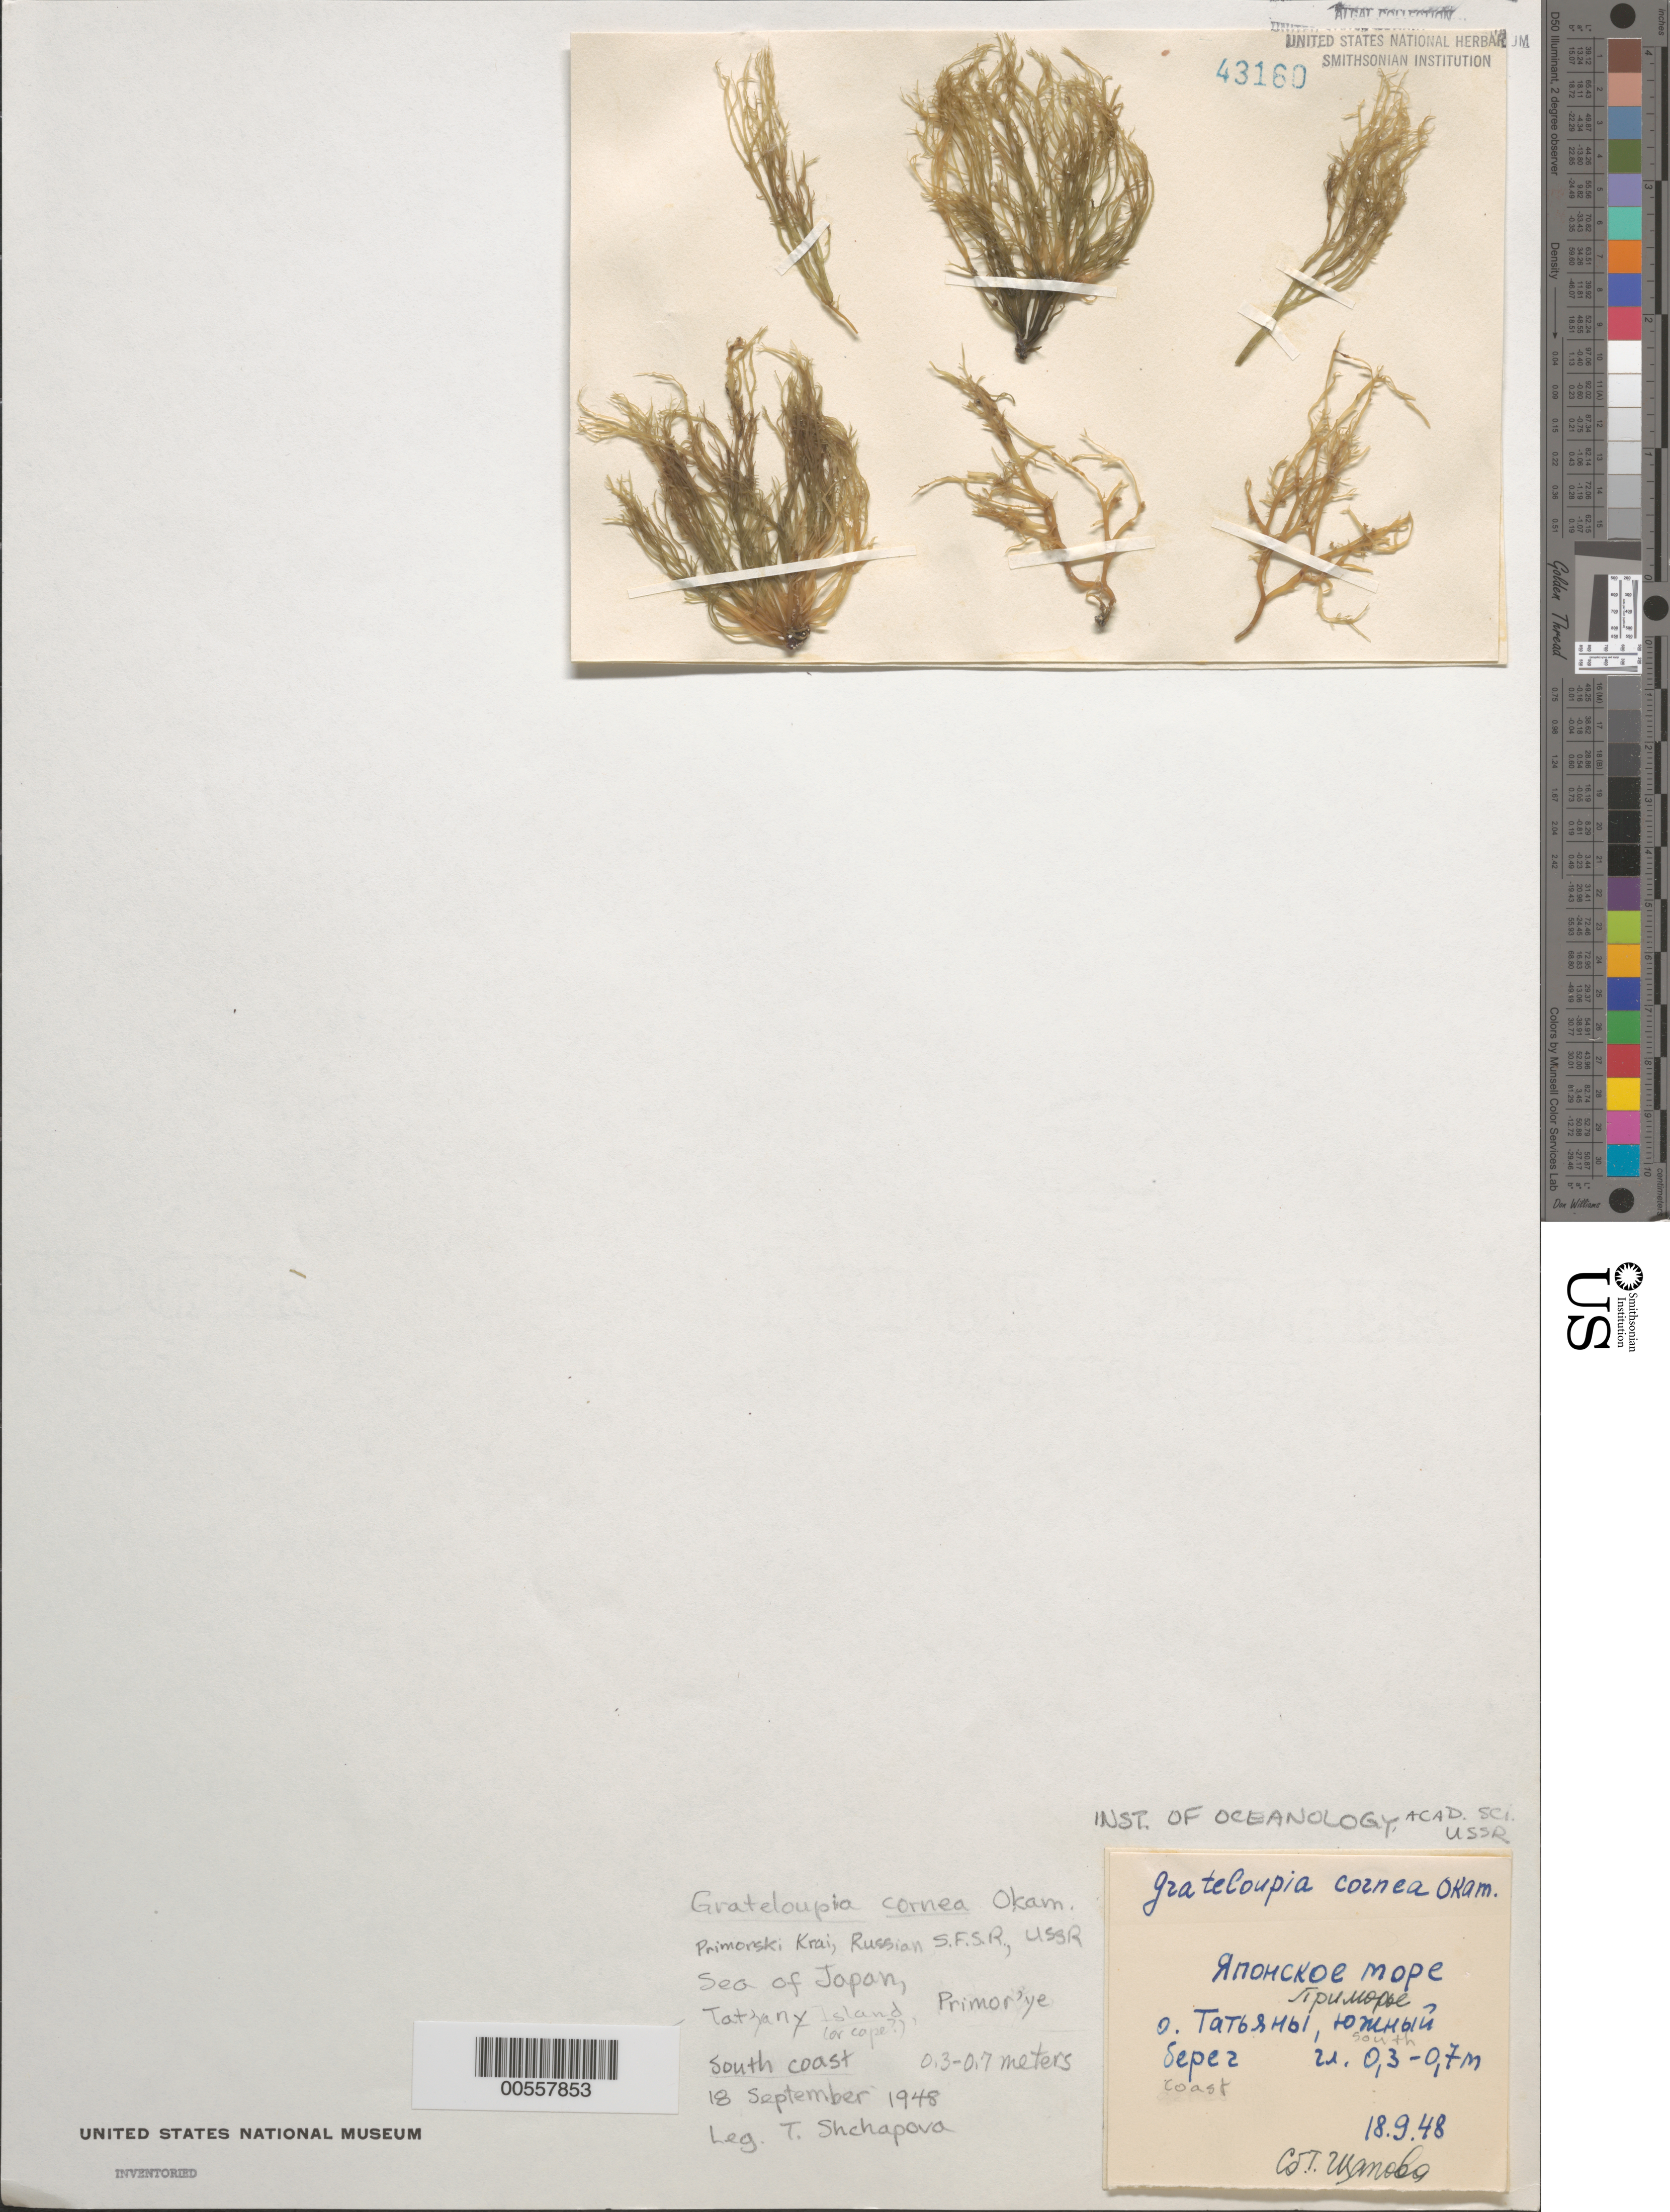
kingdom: Plantae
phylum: Rhodophyta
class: Florideophyceae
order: Halymeniales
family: Halymeniaceae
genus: Grateloupia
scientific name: Grateloupia cornea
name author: Okamura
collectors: T. Shchapova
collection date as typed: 18 Sep 1948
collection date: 1948-09-18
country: Russian Federation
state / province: Primorsky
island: Tat'yana Island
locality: Sea of Japan, Primorye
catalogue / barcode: US 43160